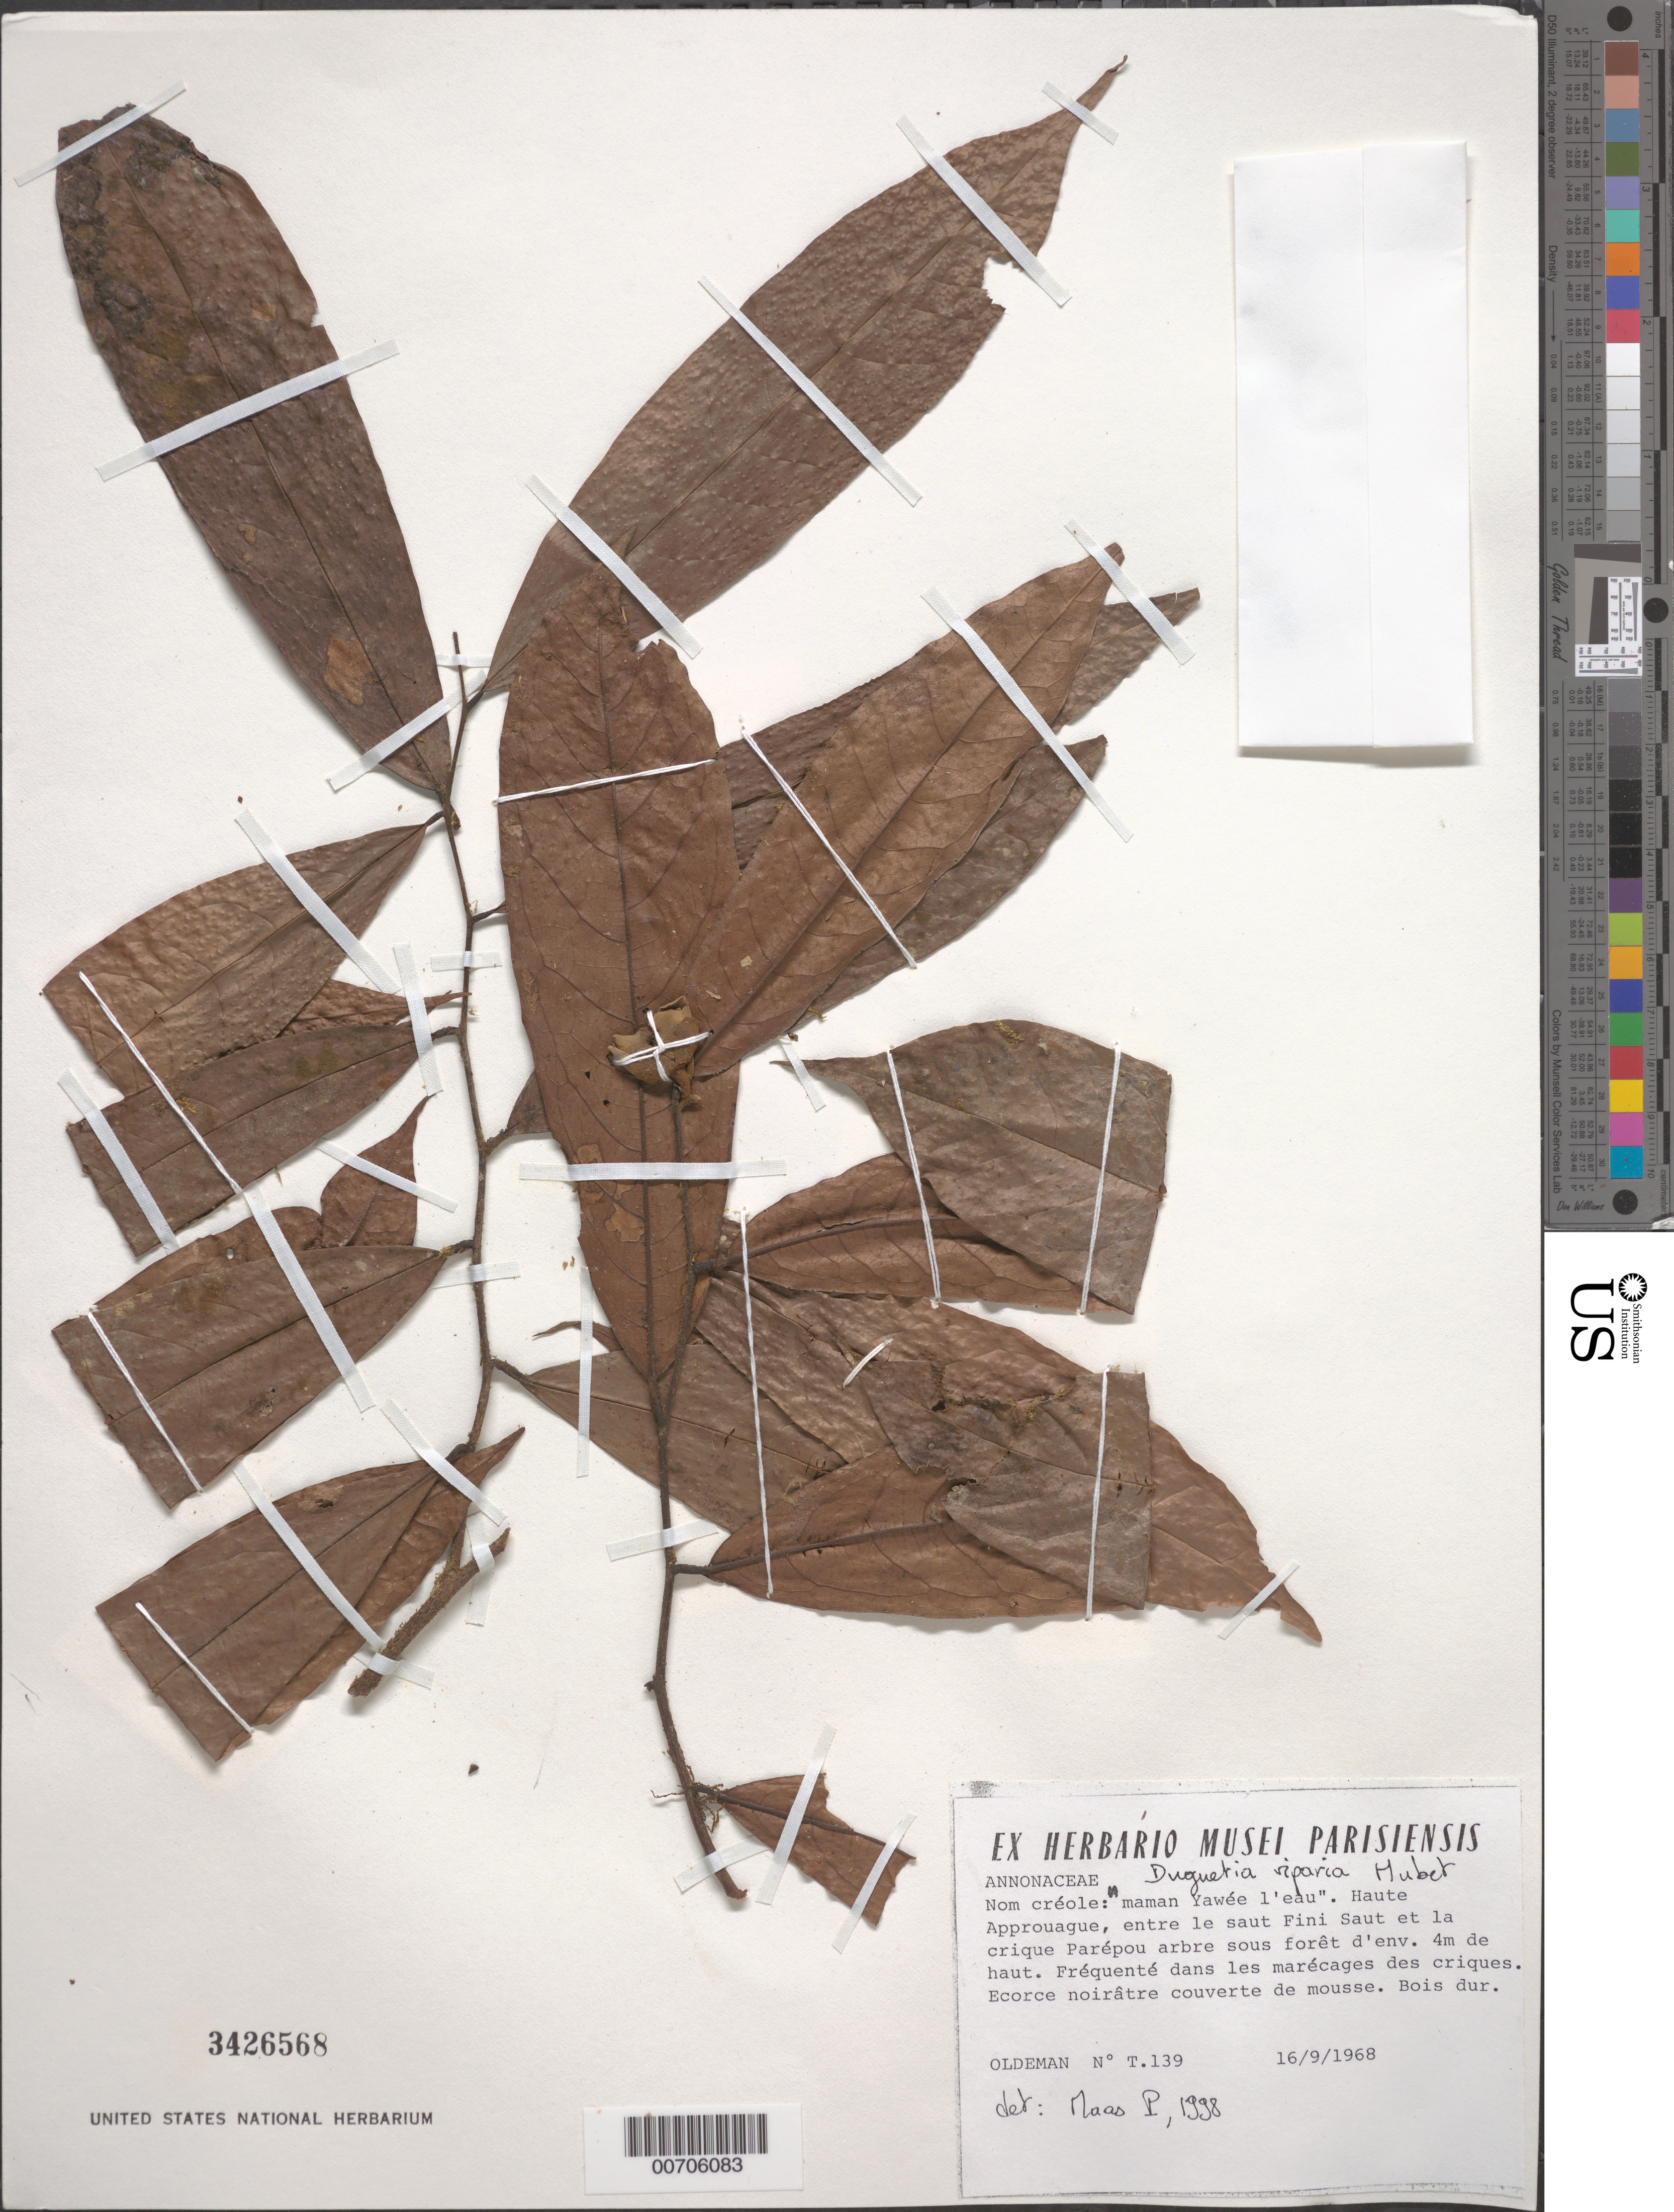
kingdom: Plantae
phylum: Tracheophyta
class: Magnoliopsida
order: Magnoliales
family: Annonaceae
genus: Duguetia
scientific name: Duguetia riparia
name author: Huber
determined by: Maas, Paul J. M.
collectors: R. Oldeman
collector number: T 139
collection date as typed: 16-Sep-68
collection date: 1968-09-16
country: French Guiana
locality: Haute Approuague, betw. Fini Saut & la Approuague, Parépou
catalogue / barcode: US 3426568